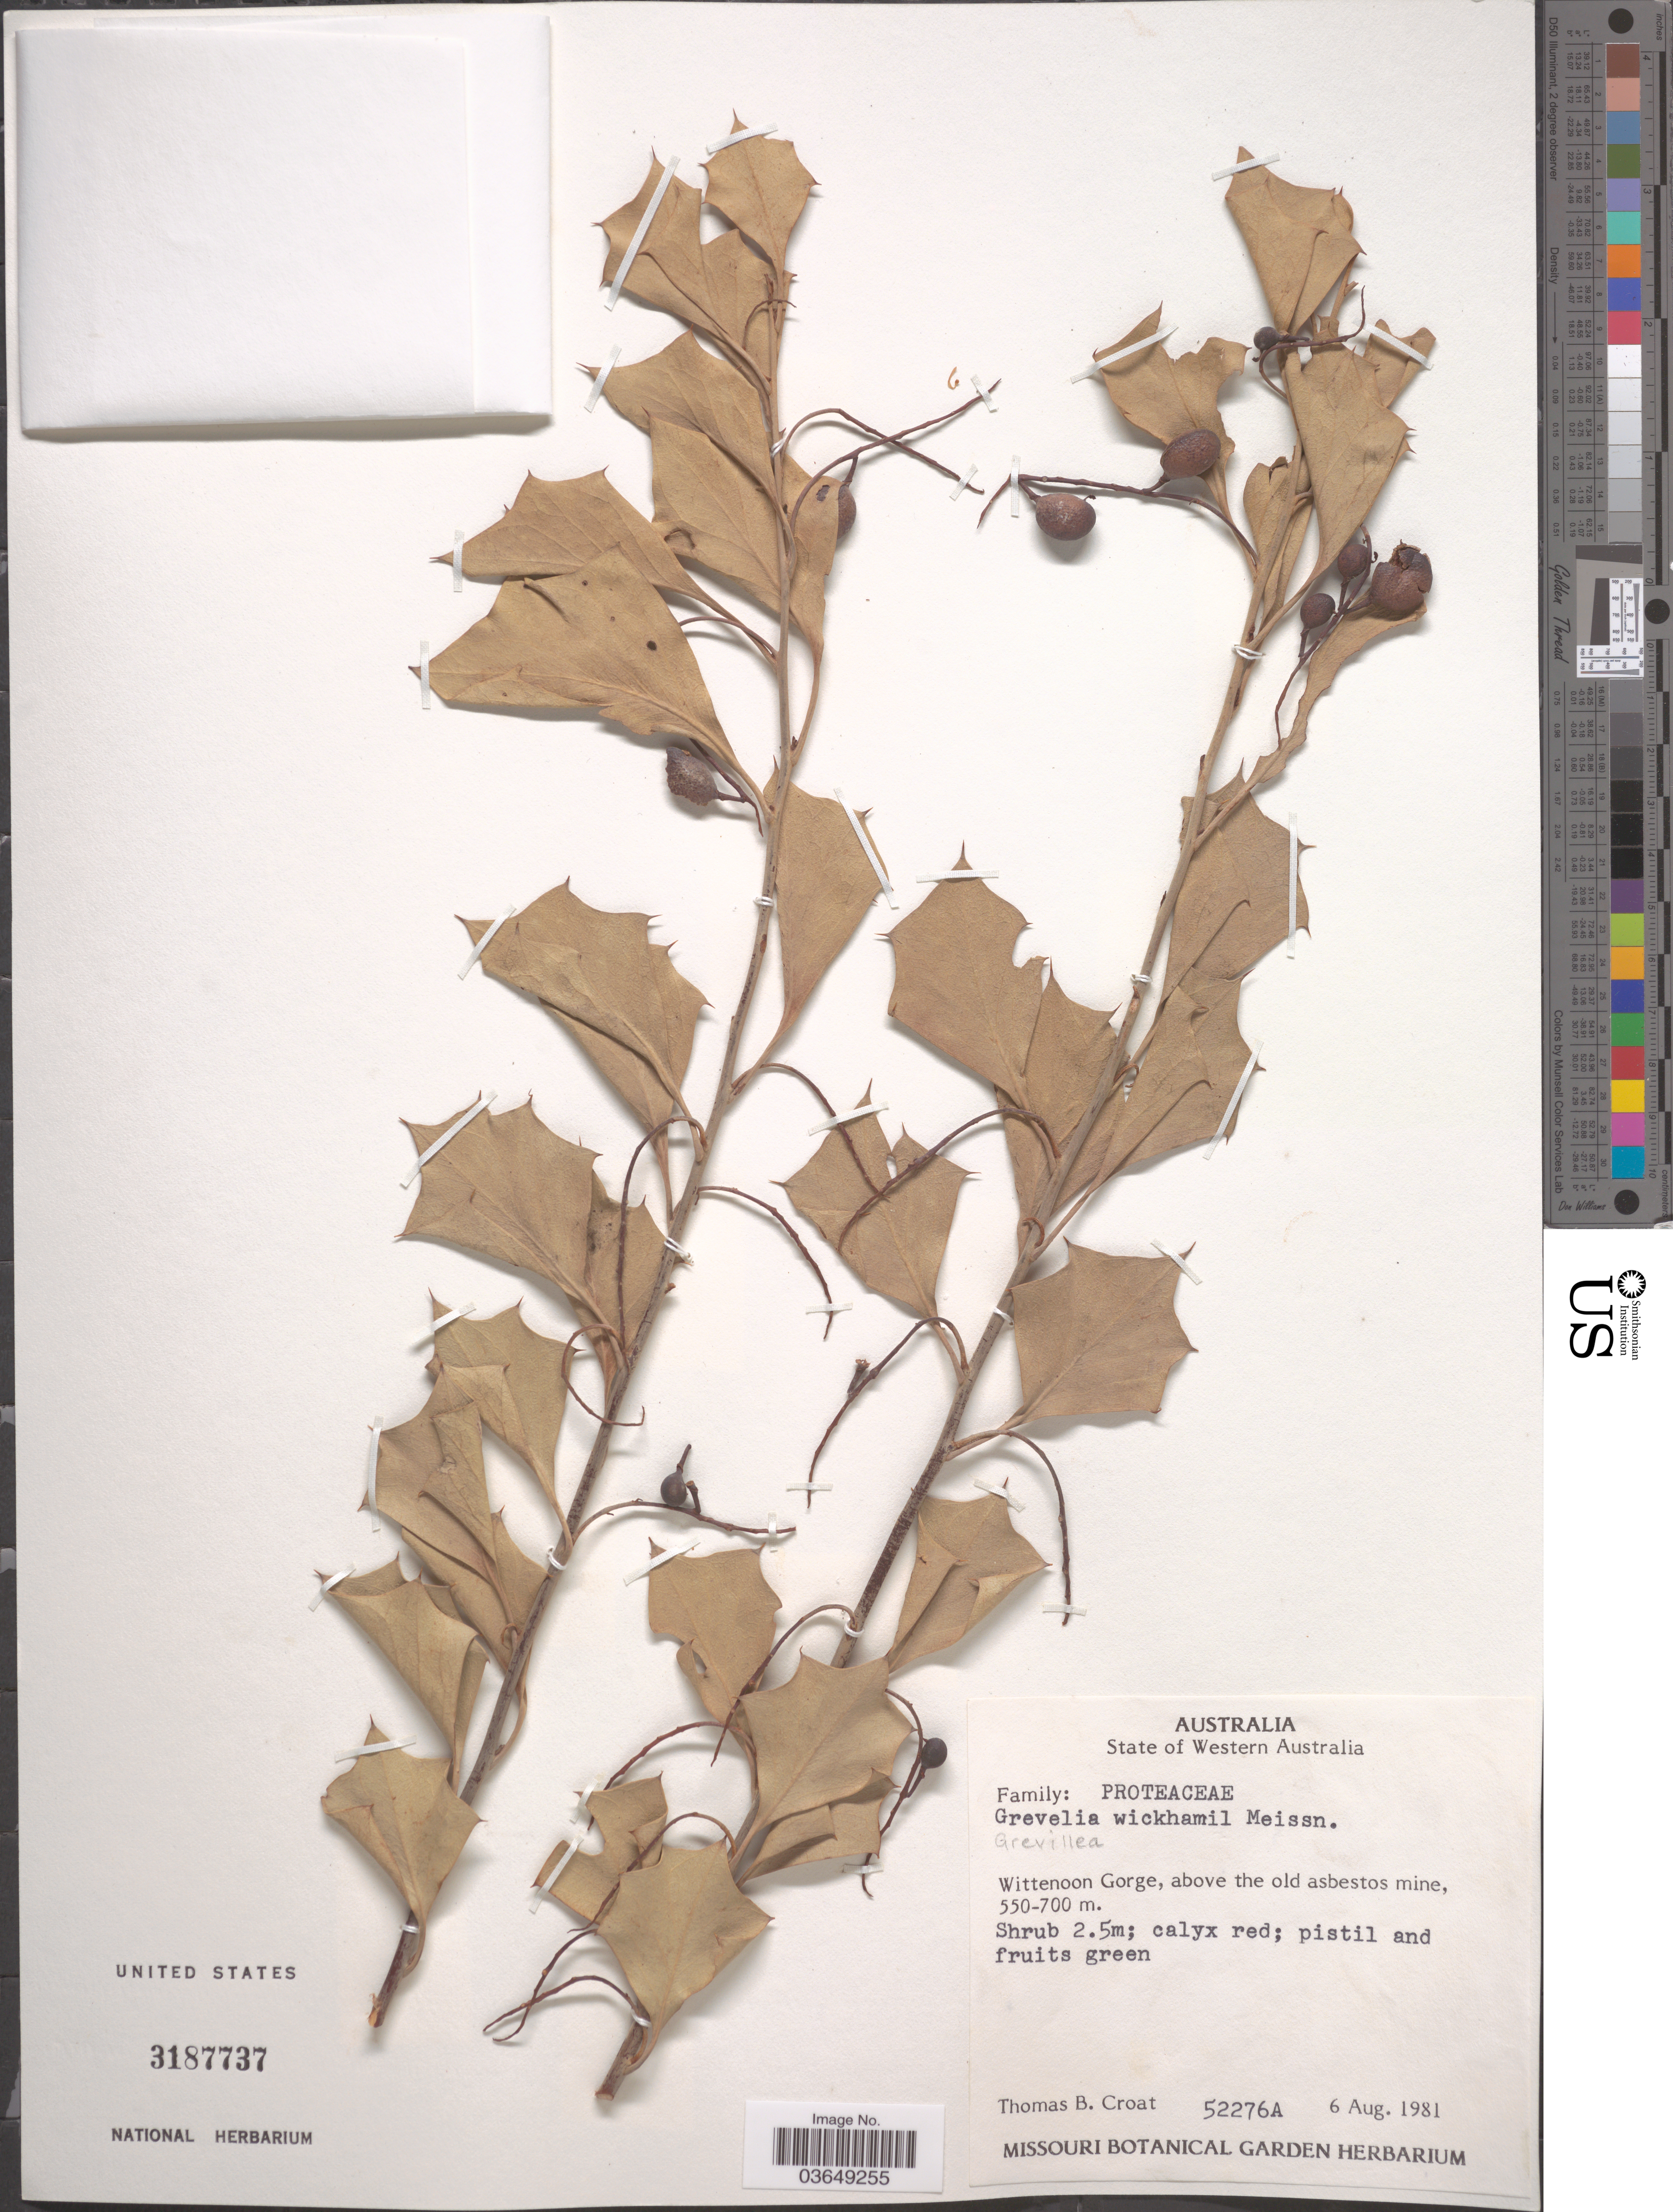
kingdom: Plantae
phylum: Tracheophyta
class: Magnoliopsida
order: Proteales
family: Proteaceae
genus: Grevillea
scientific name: Grevillea wickhamii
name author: Meisn.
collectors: T. B. Croat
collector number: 52276A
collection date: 1981-08-06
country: Australia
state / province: Western Australia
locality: Wittenoon Gorge, above the old asbestos mine.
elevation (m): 550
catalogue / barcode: US 3187737